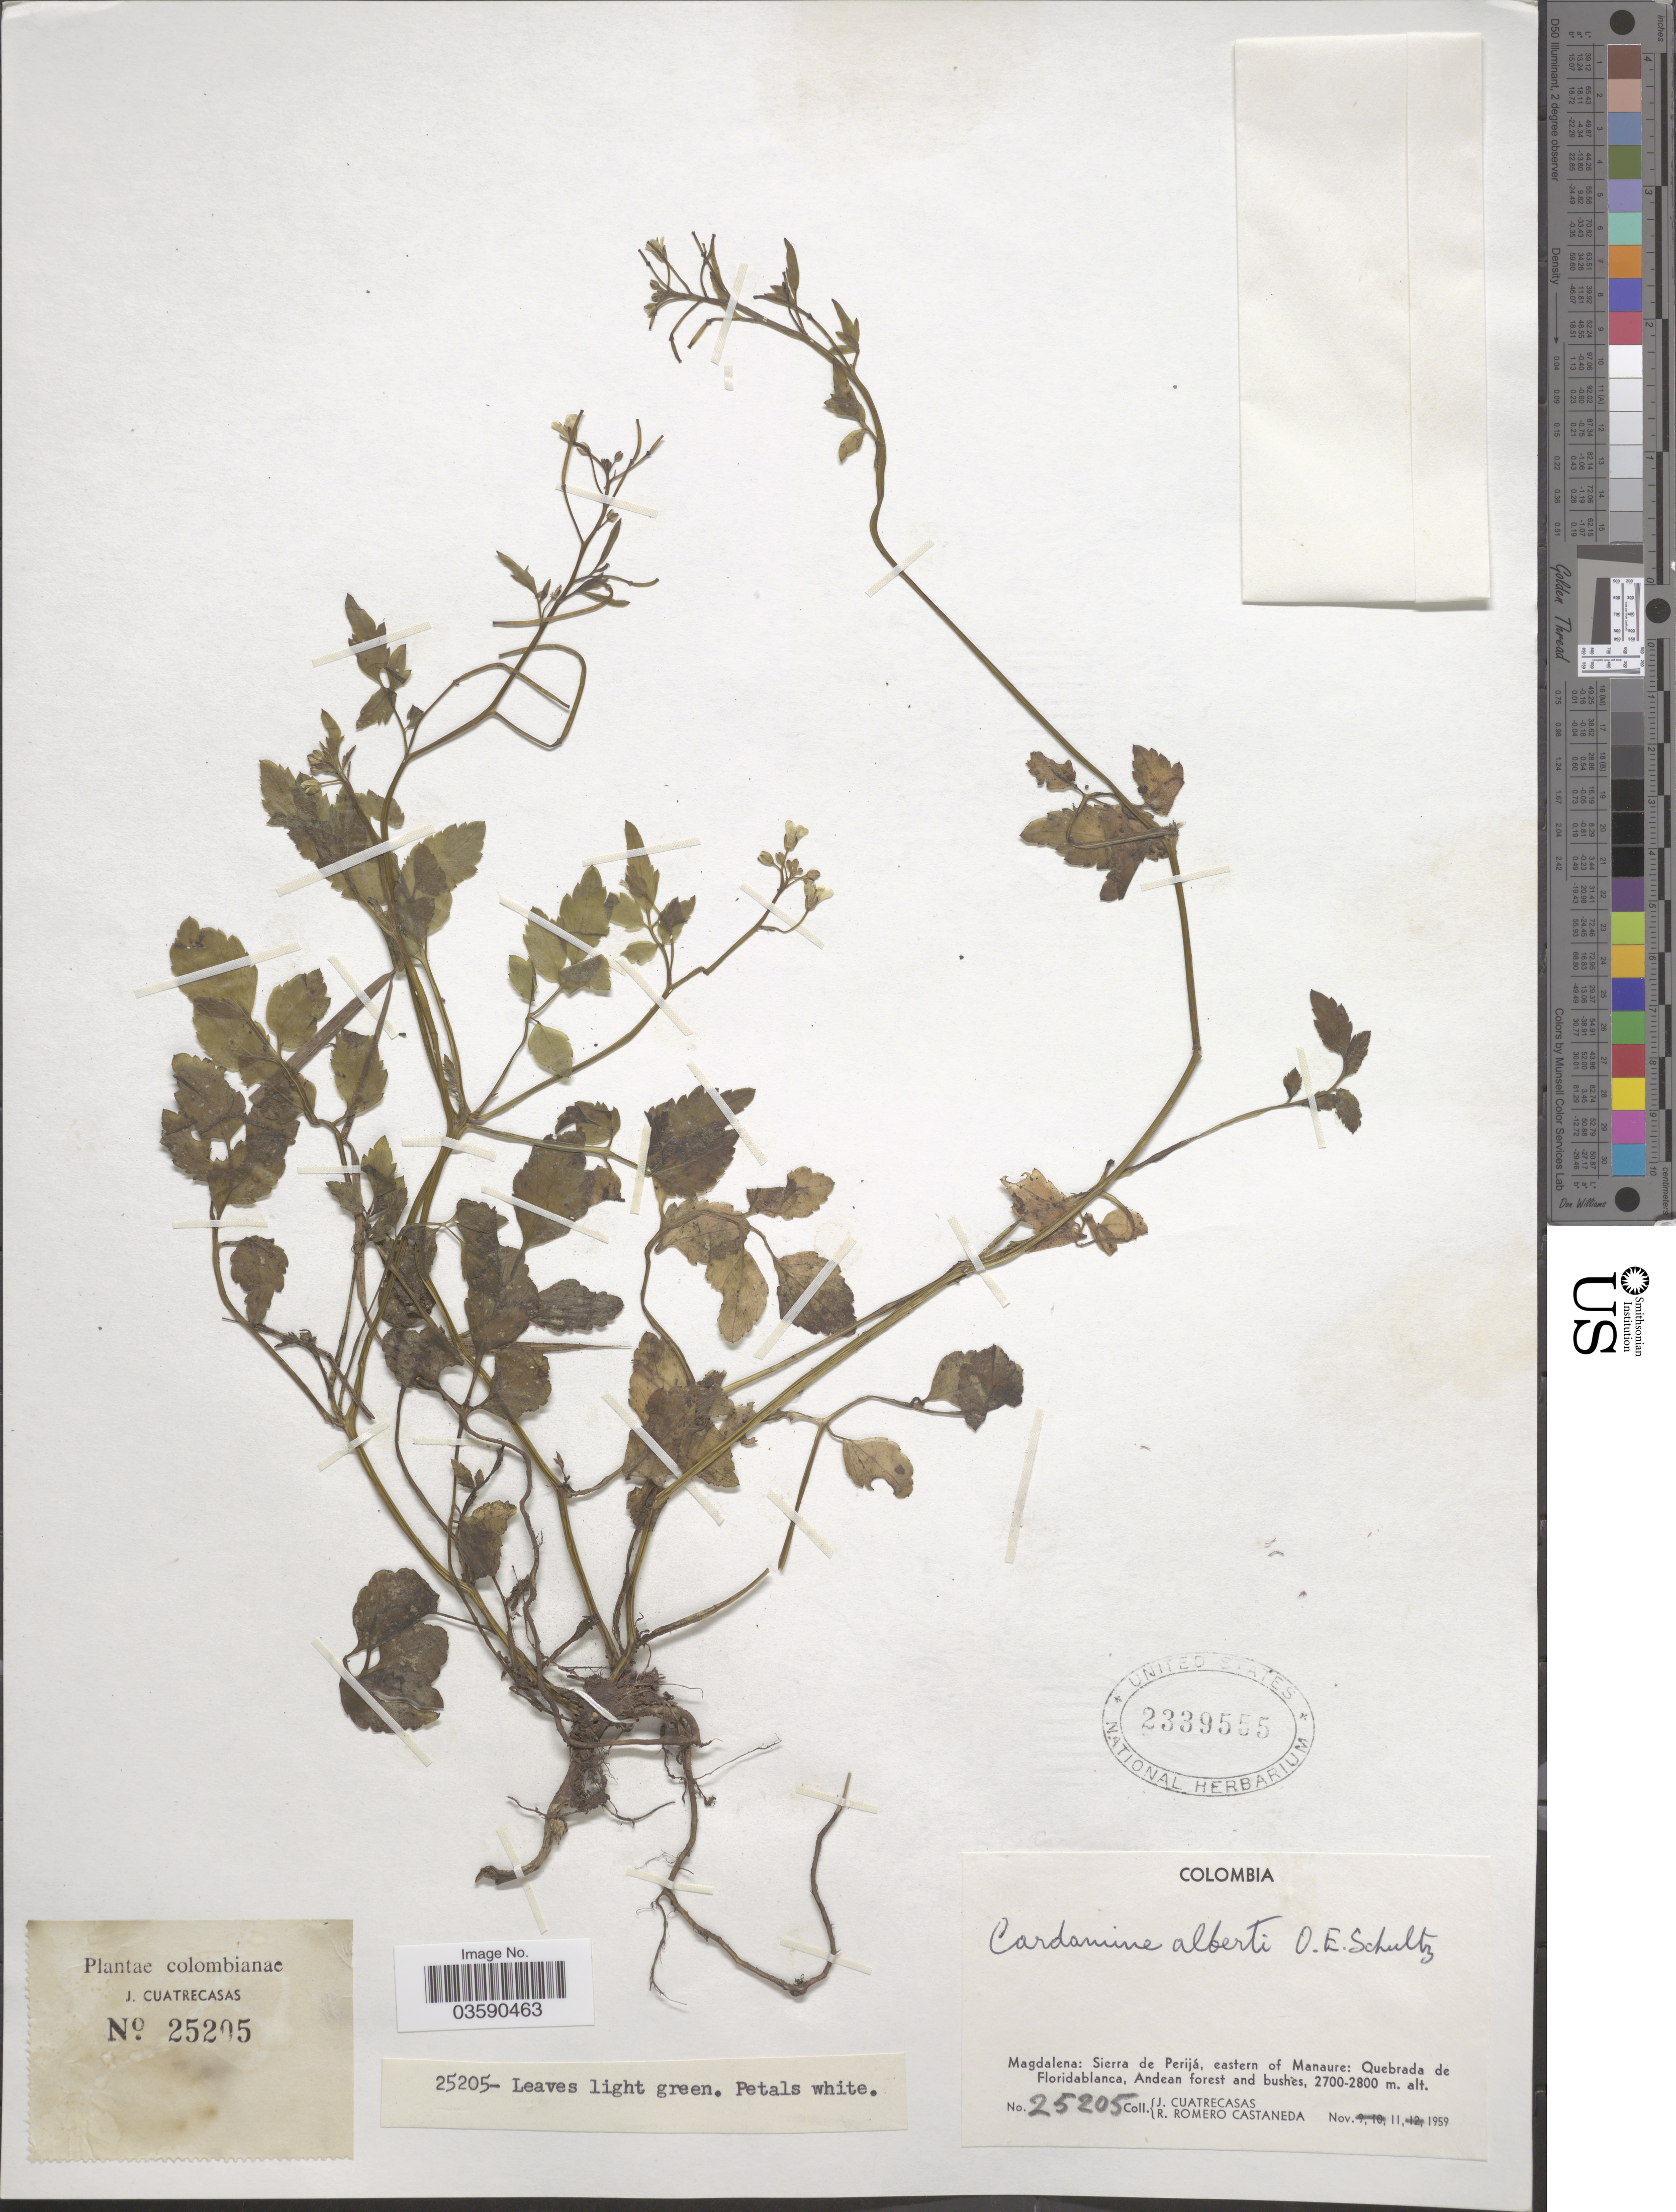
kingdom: Plantae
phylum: Tracheophyta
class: Magnoliopsida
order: Brassicales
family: Brassicaceae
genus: Cardamine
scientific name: Cardamine alberti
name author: O.E. Schulz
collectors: J. Cuatrecasas & R. Romero Castañeda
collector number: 25205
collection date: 1959-11-11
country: Colombia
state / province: Magdalena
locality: Sierra de Perijíá, eastern of Manaure: Quebrada de Floridablanca, Andean forest and bushes.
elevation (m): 2700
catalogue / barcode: US 2339555